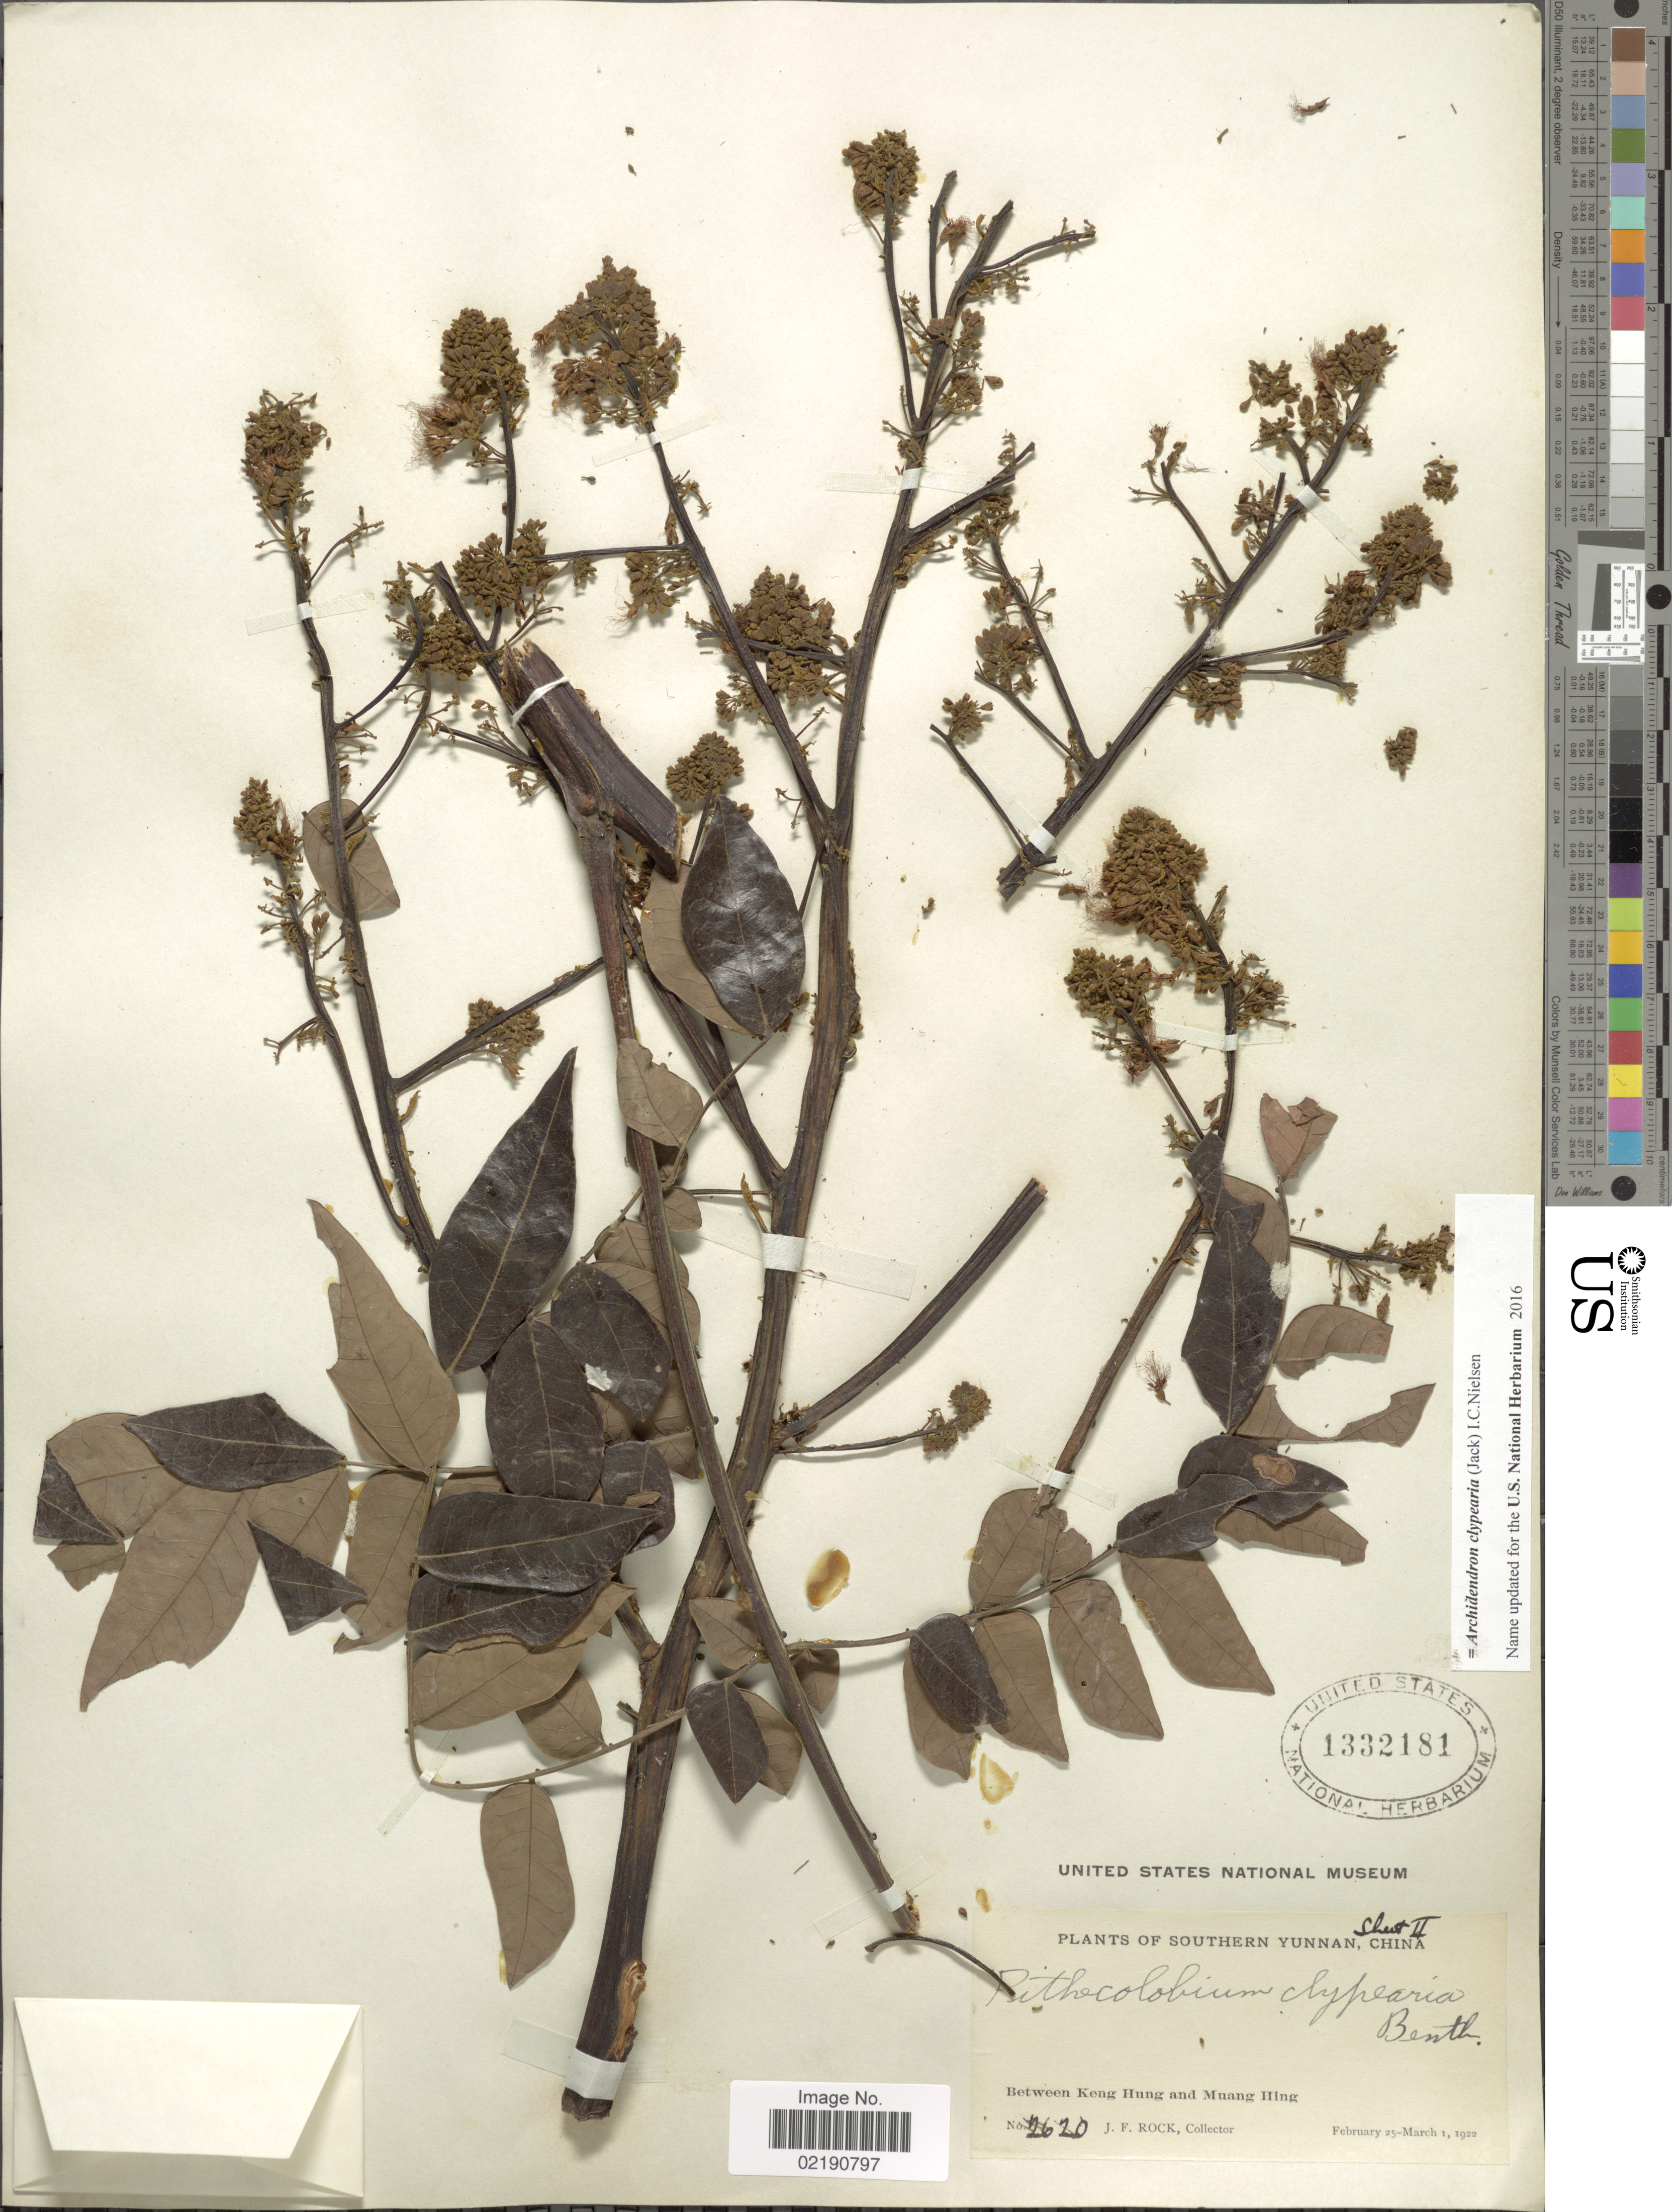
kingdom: Plantae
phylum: Tracheophyta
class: Magnoliopsida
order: Fabales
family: Fabaceae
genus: Archidendron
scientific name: Archidendron clypearia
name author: (Jack) I.C. Nielsen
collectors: J. Rock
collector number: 2620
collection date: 1922-02-25/1922-03-01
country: China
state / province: Yunnan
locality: Between Keng Hung and Muang Hing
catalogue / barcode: US 1332181